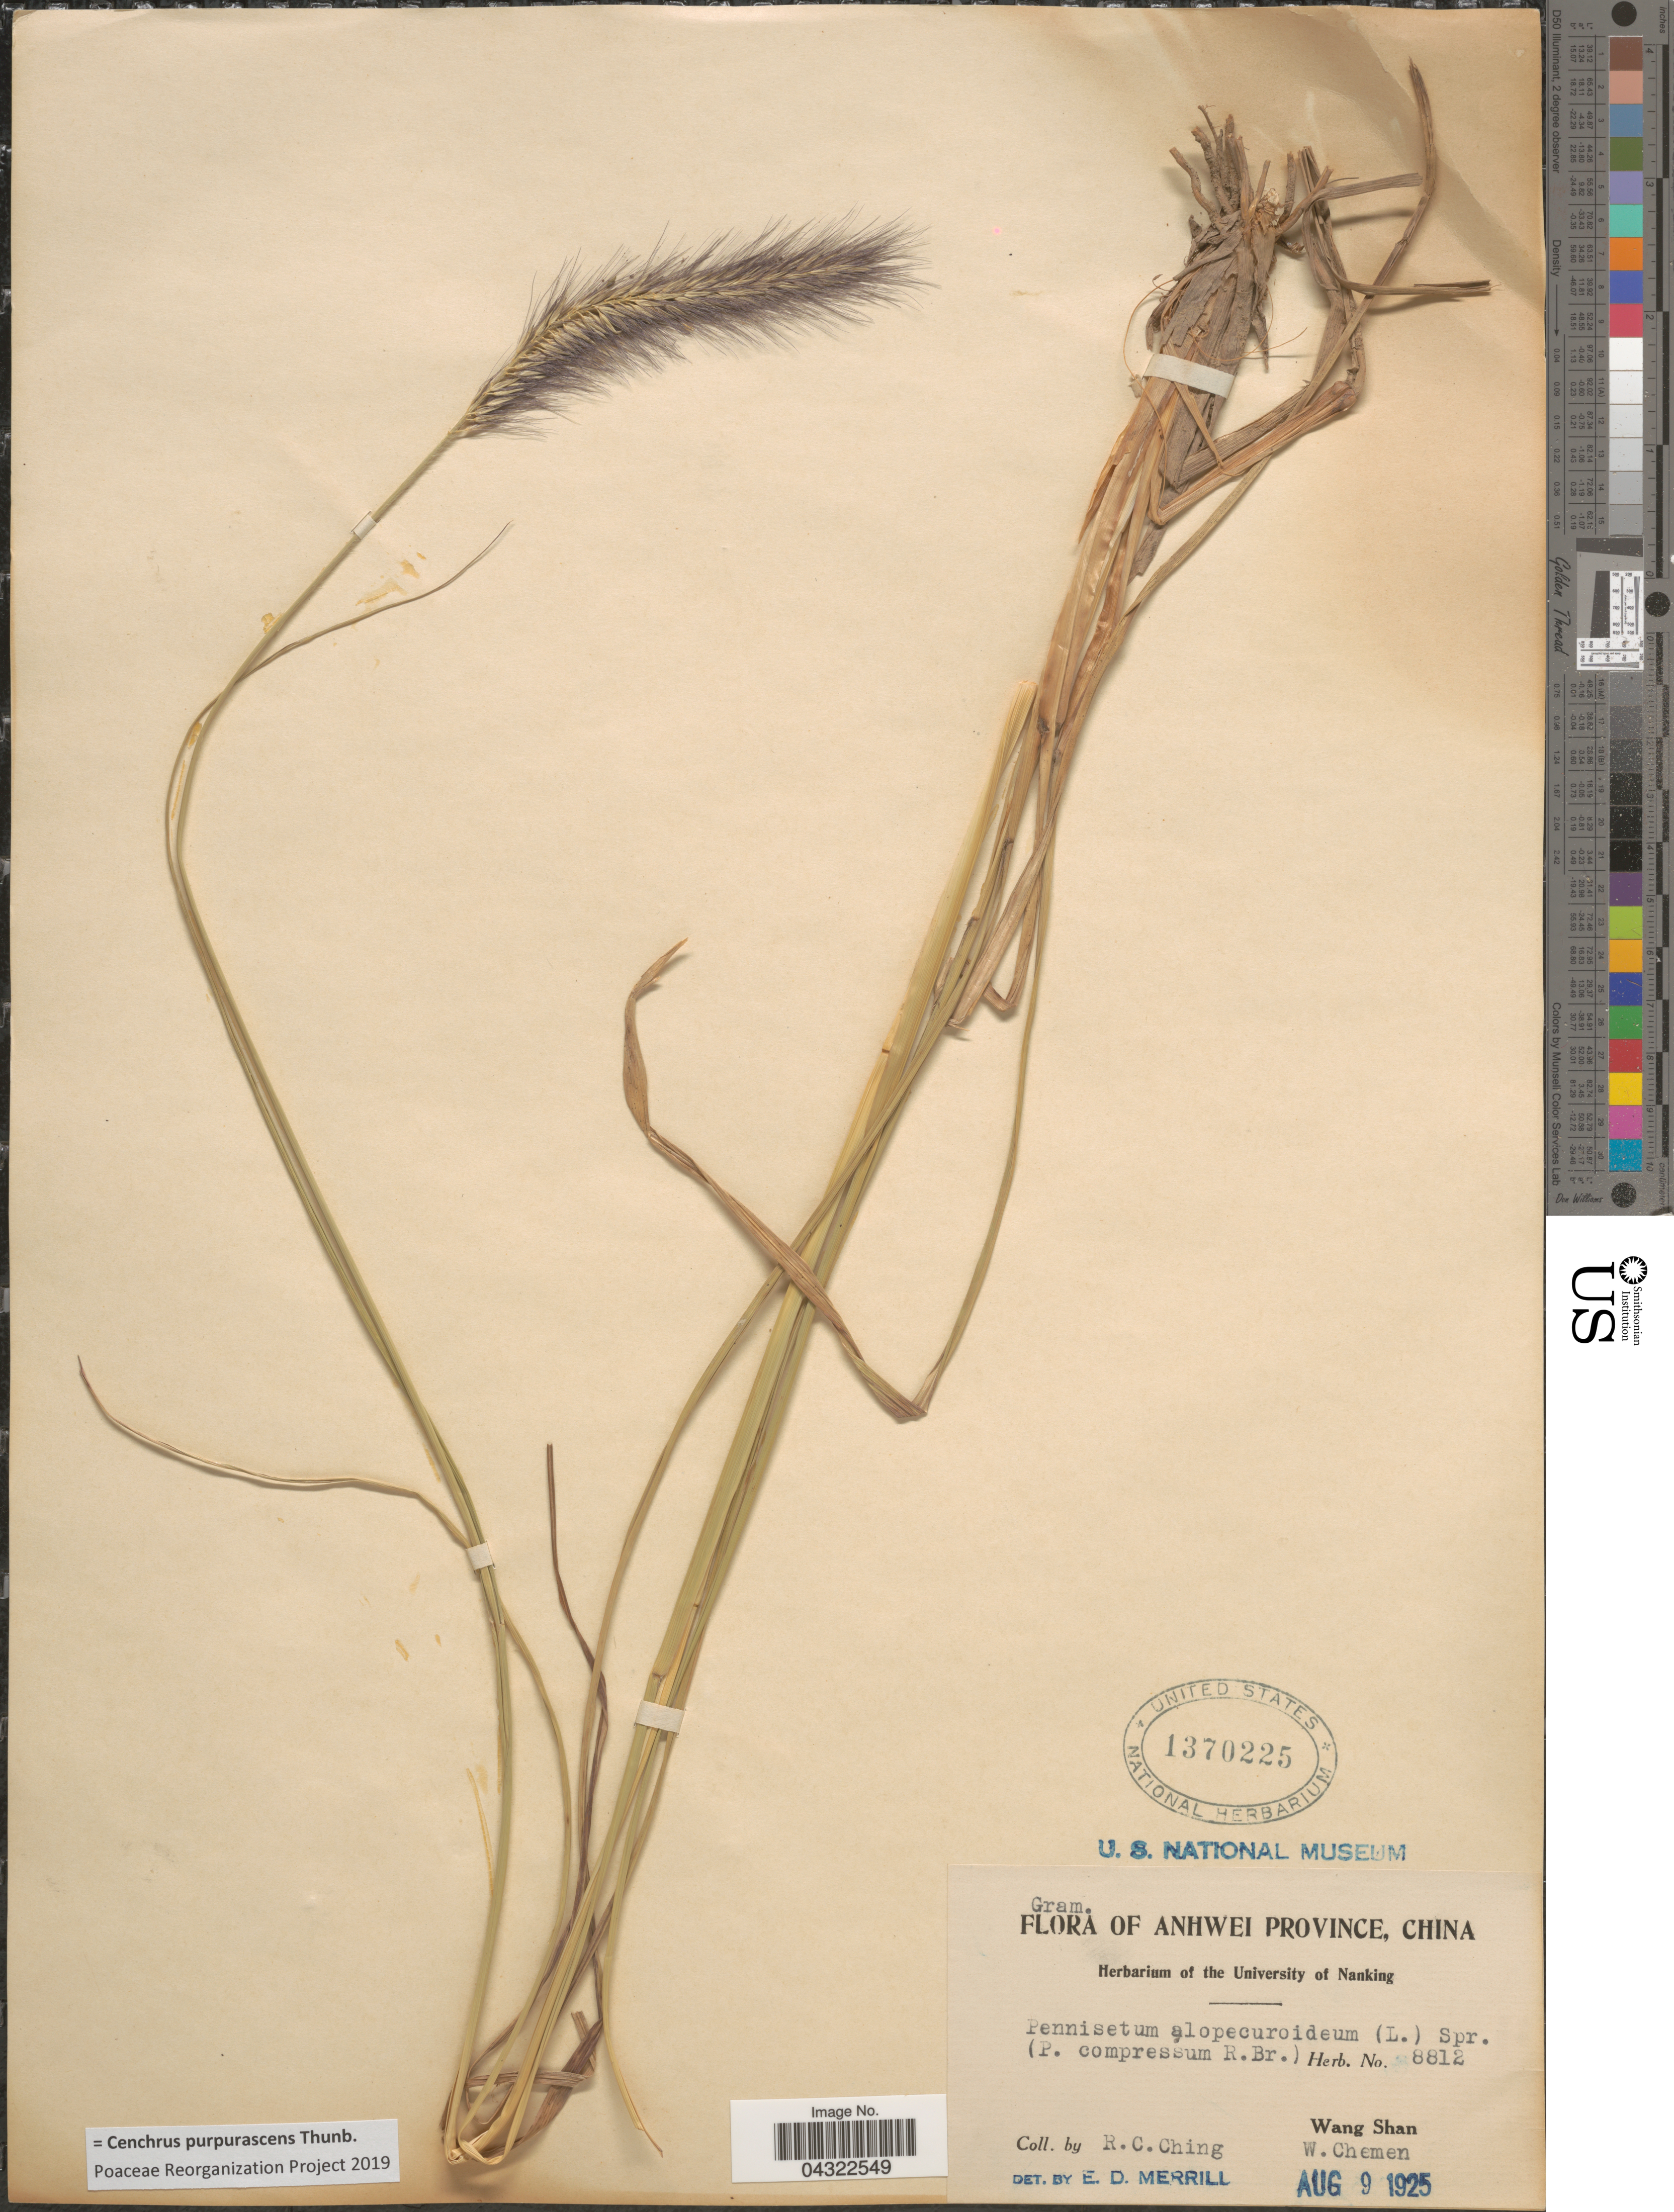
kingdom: Plantae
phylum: Tracheophyta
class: Liliopsida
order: Poales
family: Poaceae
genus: Cenchrus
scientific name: Cenchrus purpurascens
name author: Thunb.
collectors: R. C. Ching & W. Chemen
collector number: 8812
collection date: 1925-08-09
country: China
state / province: Anhui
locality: Anhwei Province. Wang Shan.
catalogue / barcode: US 1370225